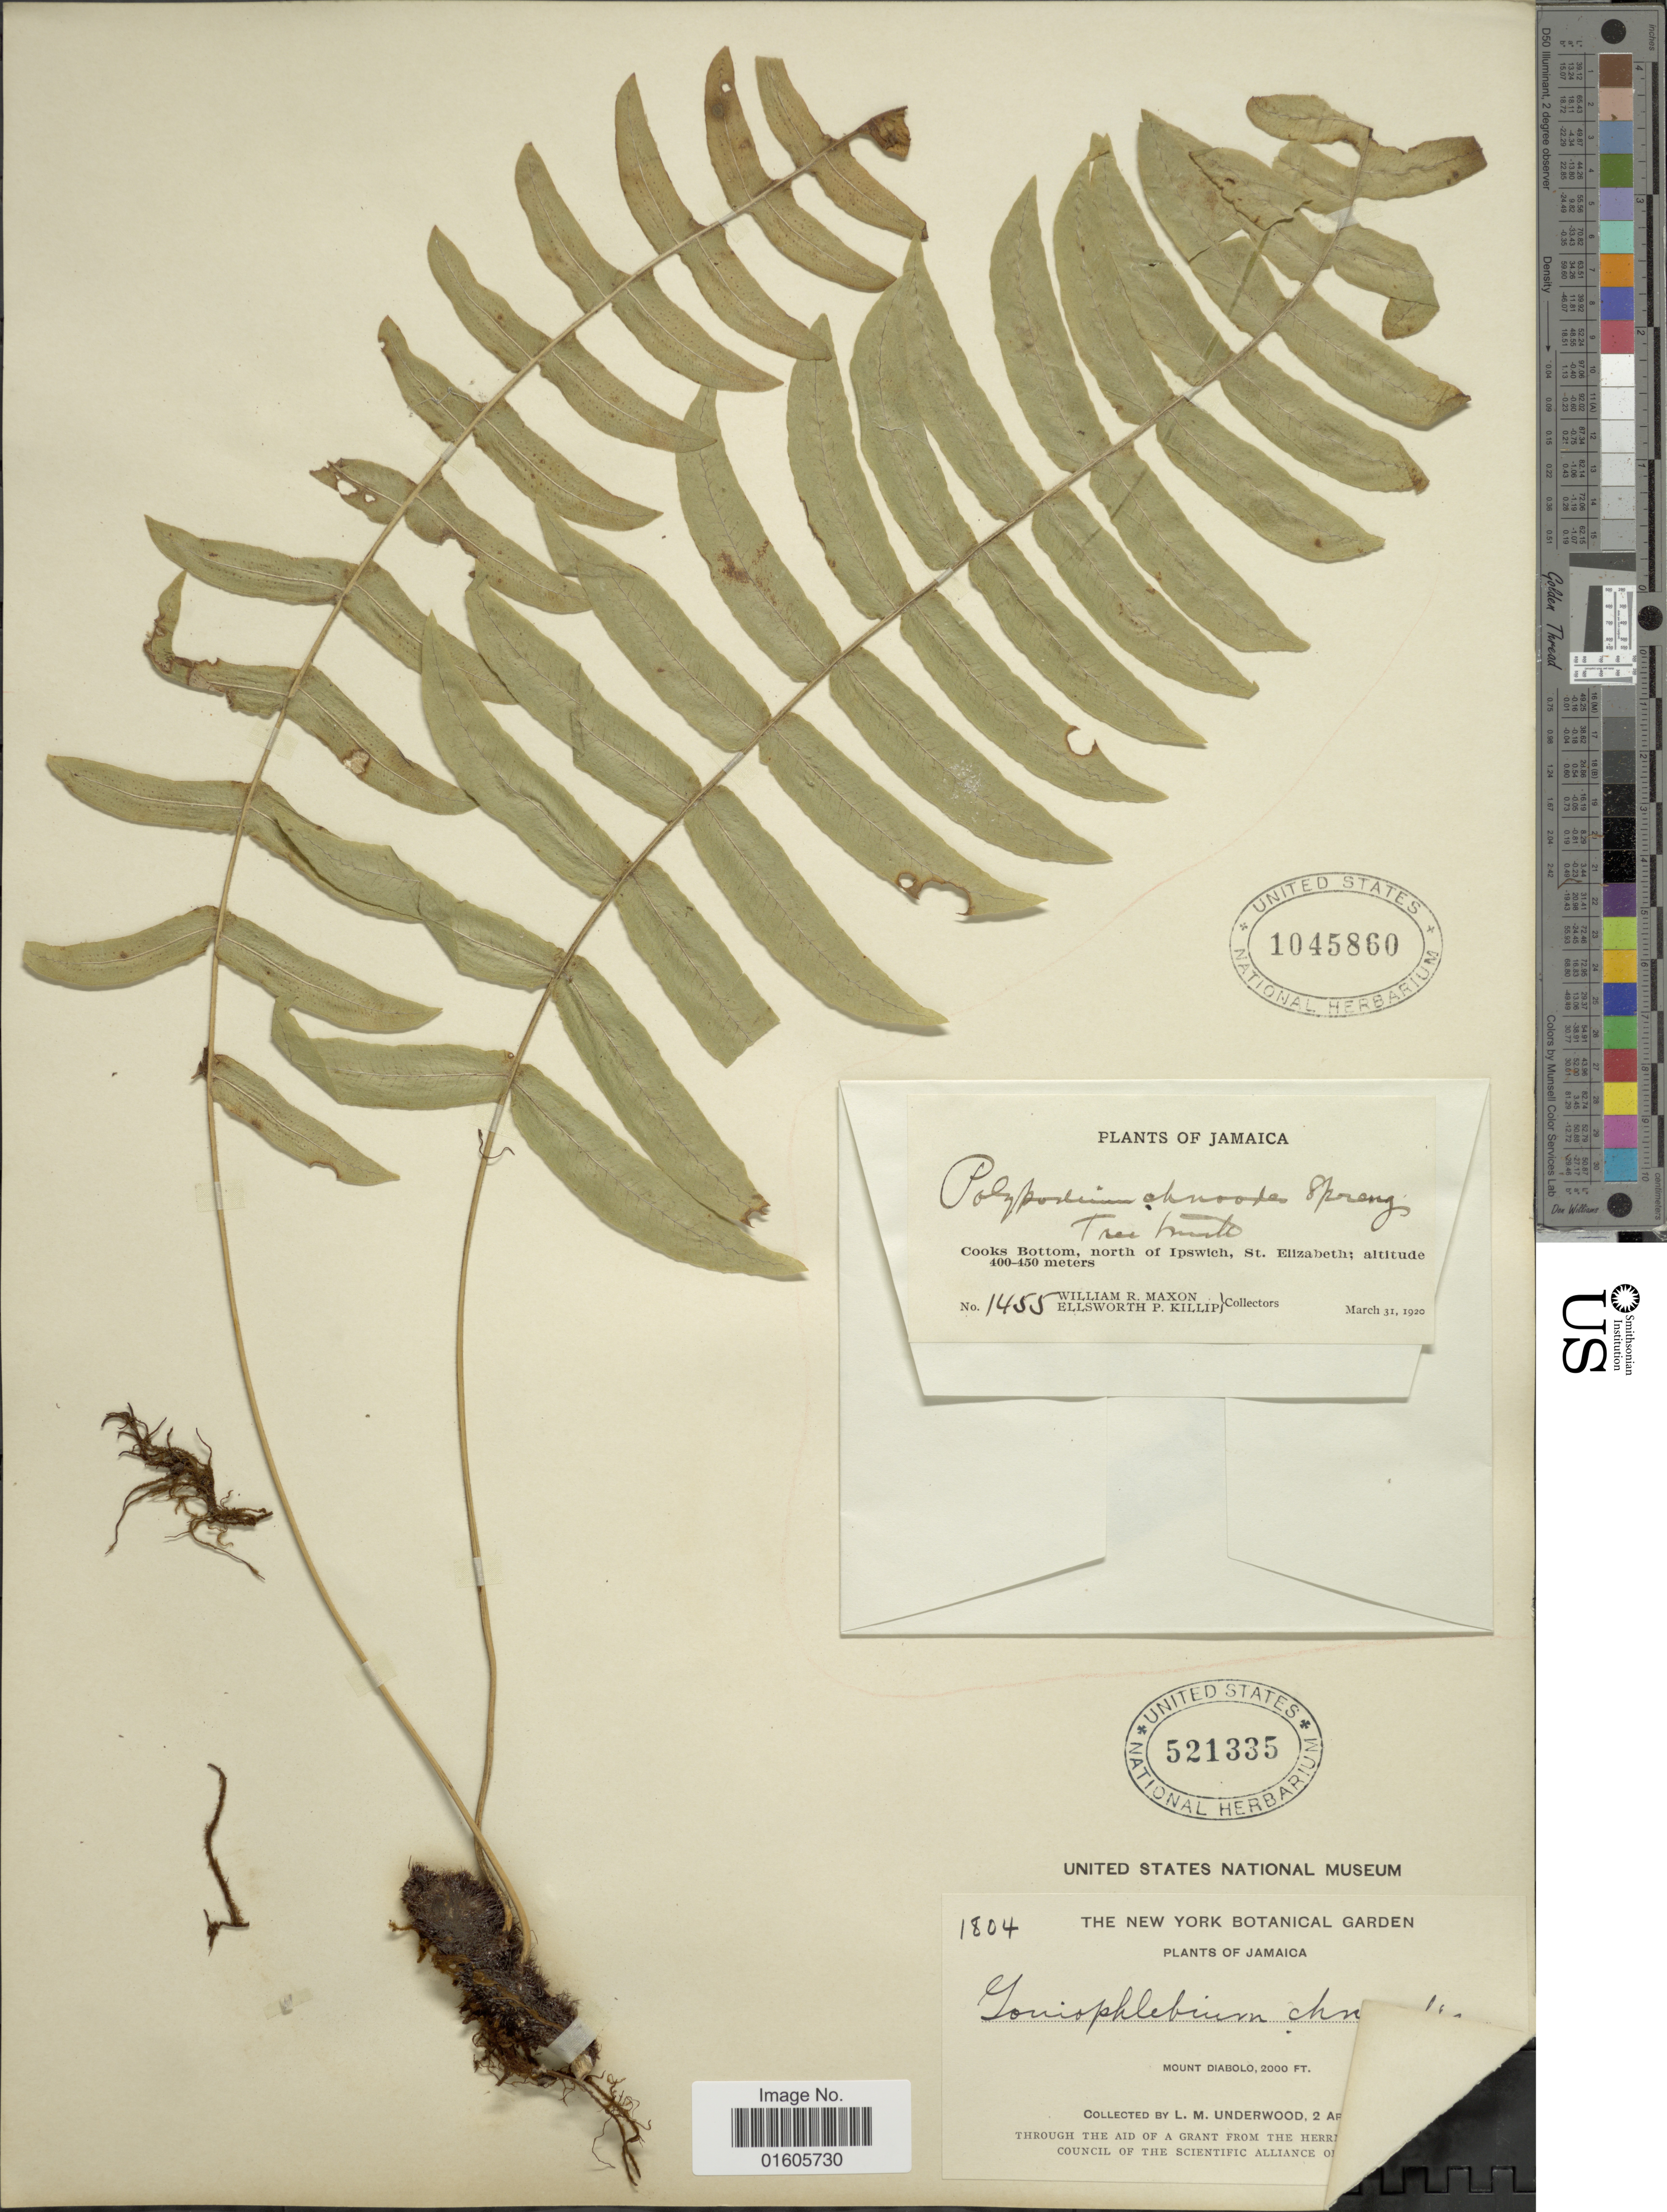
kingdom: Plantae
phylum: Tracheophyta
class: Polypodiopsida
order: Polypodiales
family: Polypodiaceae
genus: Serpocaulon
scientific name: Serpocaulon dissimile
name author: (L.) A.R. Sm.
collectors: L. M. Underwood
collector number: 1804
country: Jamaica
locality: Mount Diabolo.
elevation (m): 610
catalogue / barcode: US 521335